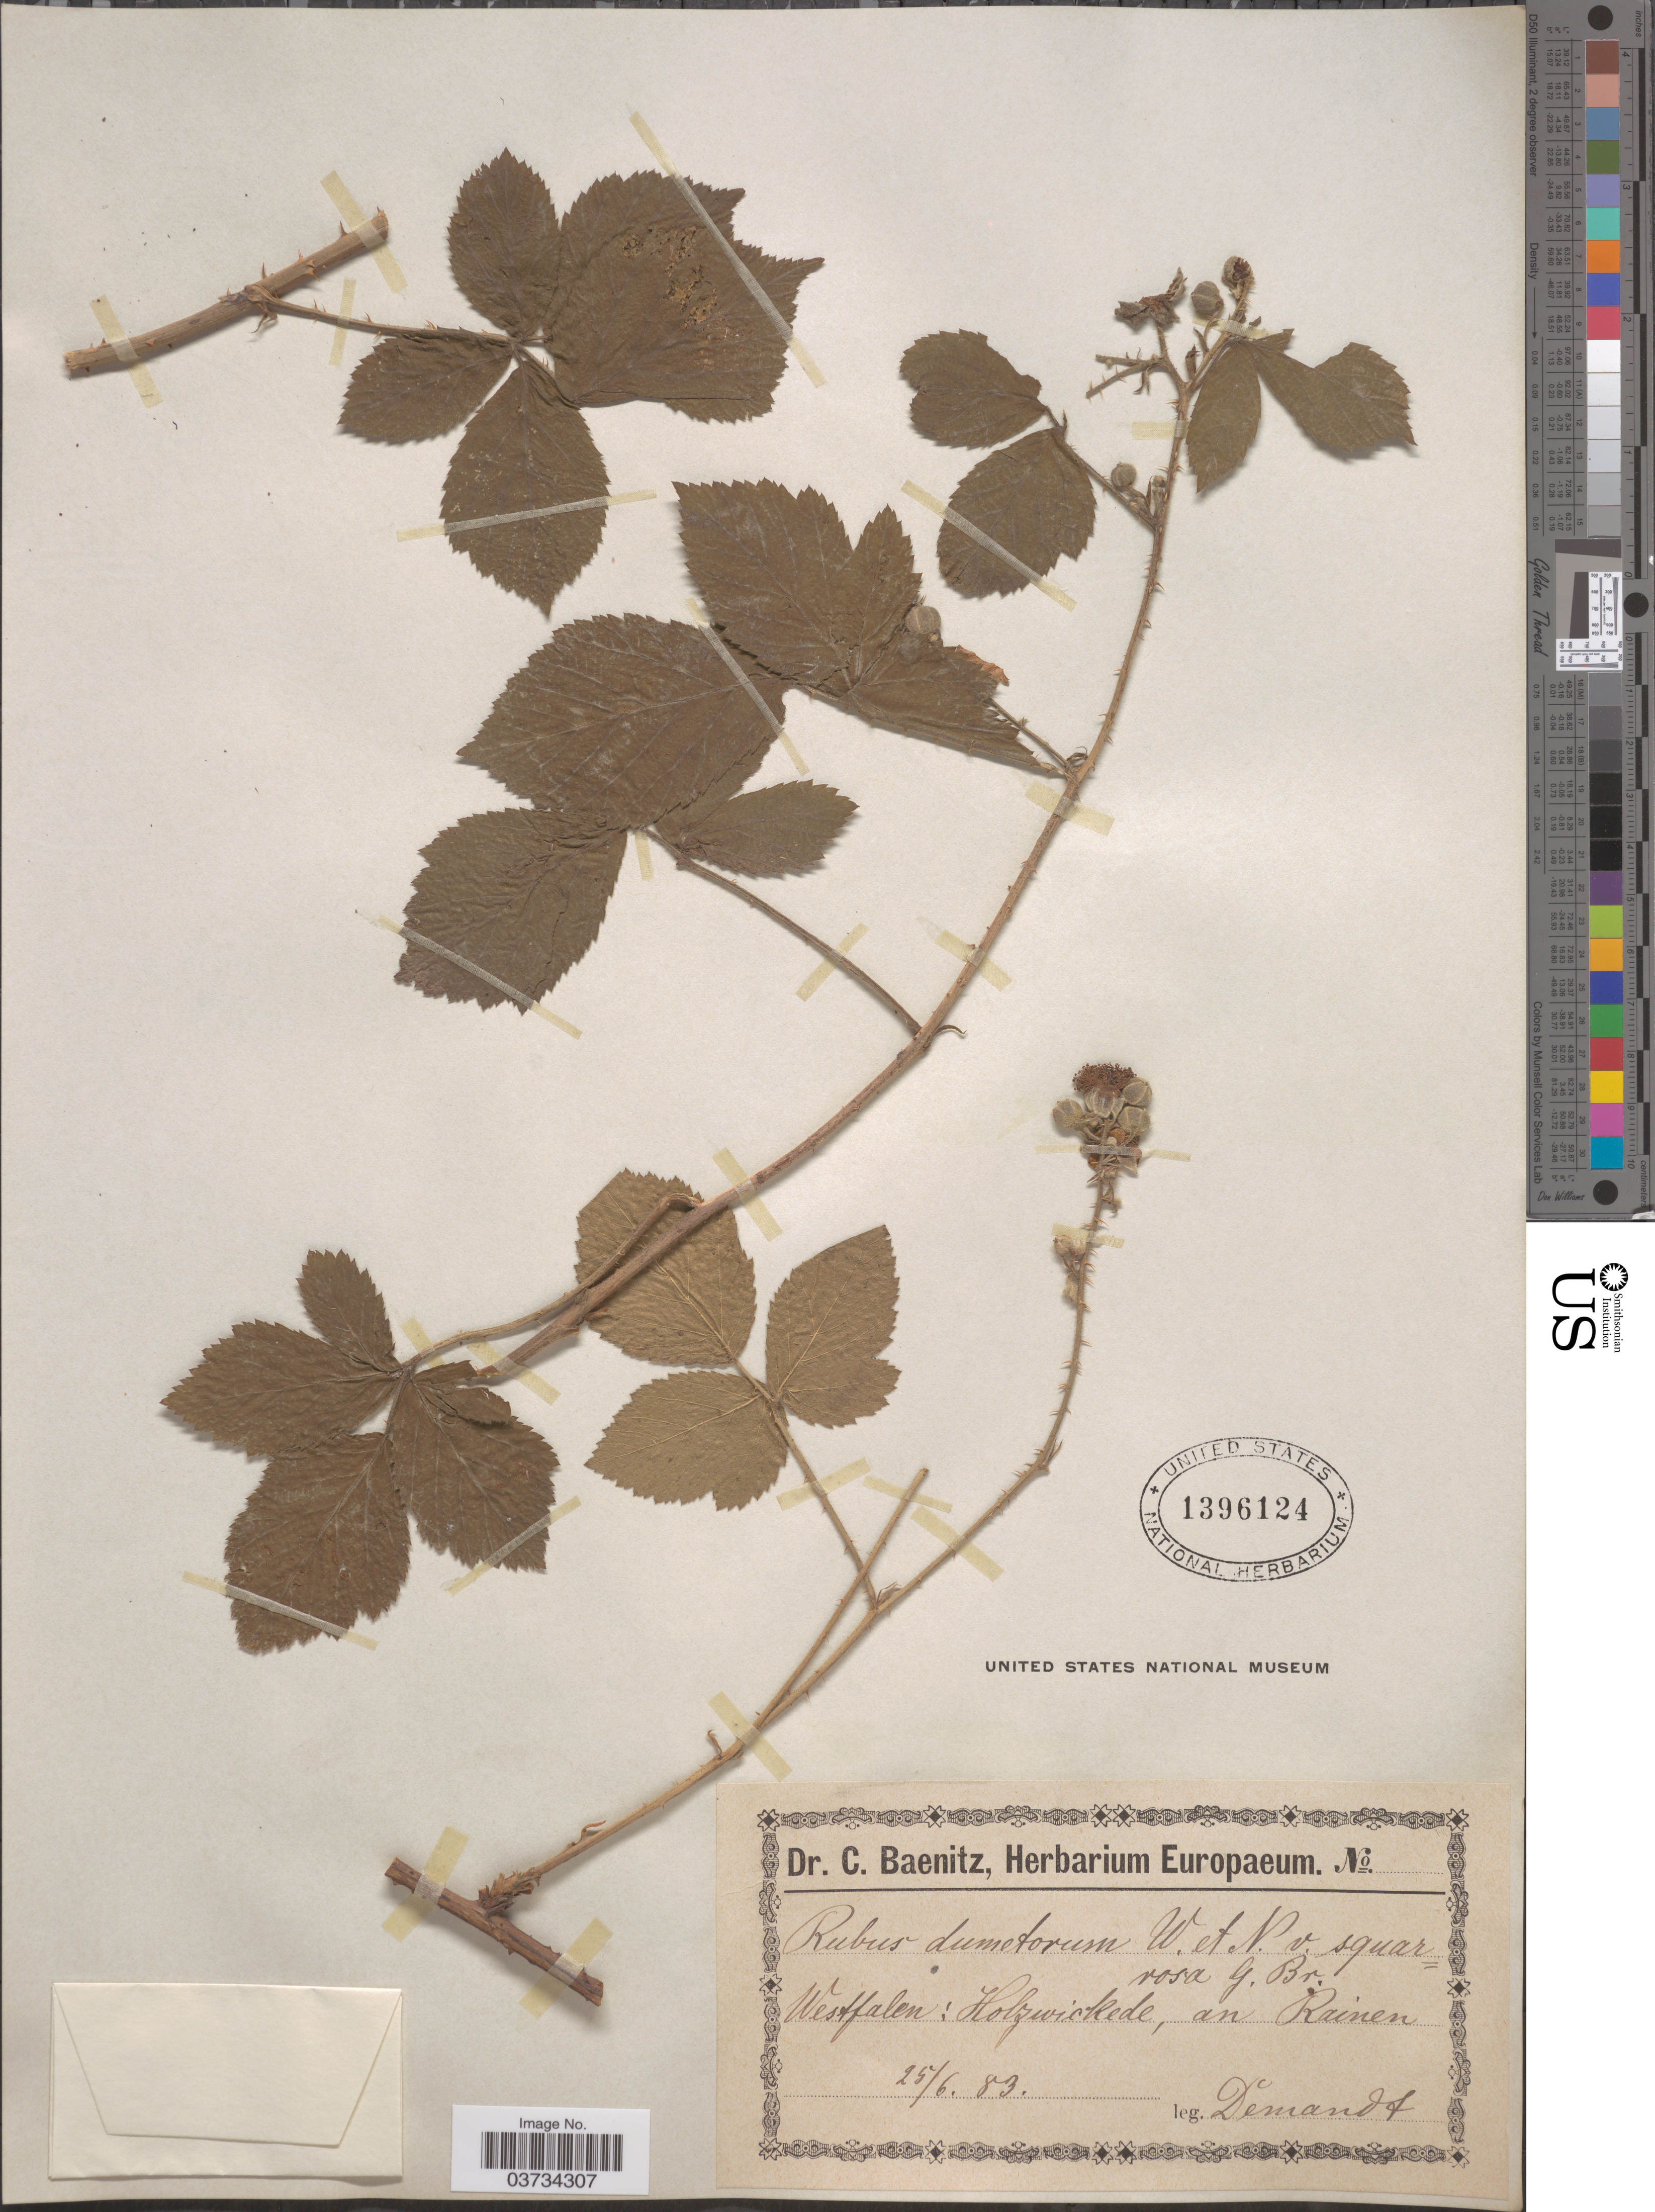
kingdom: Plantae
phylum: Tracheophyta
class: Magnoliopsida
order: Rosales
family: Rosaceae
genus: Rubus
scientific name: Rubus dumetorum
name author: Weihe ex Boenn.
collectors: -. Demandt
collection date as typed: Transcribed d/m/y: 25/6/83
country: Germany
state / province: Nordrhein-Westfalen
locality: Westfalen: Holzwickede, an Rainen.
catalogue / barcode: US 1396124